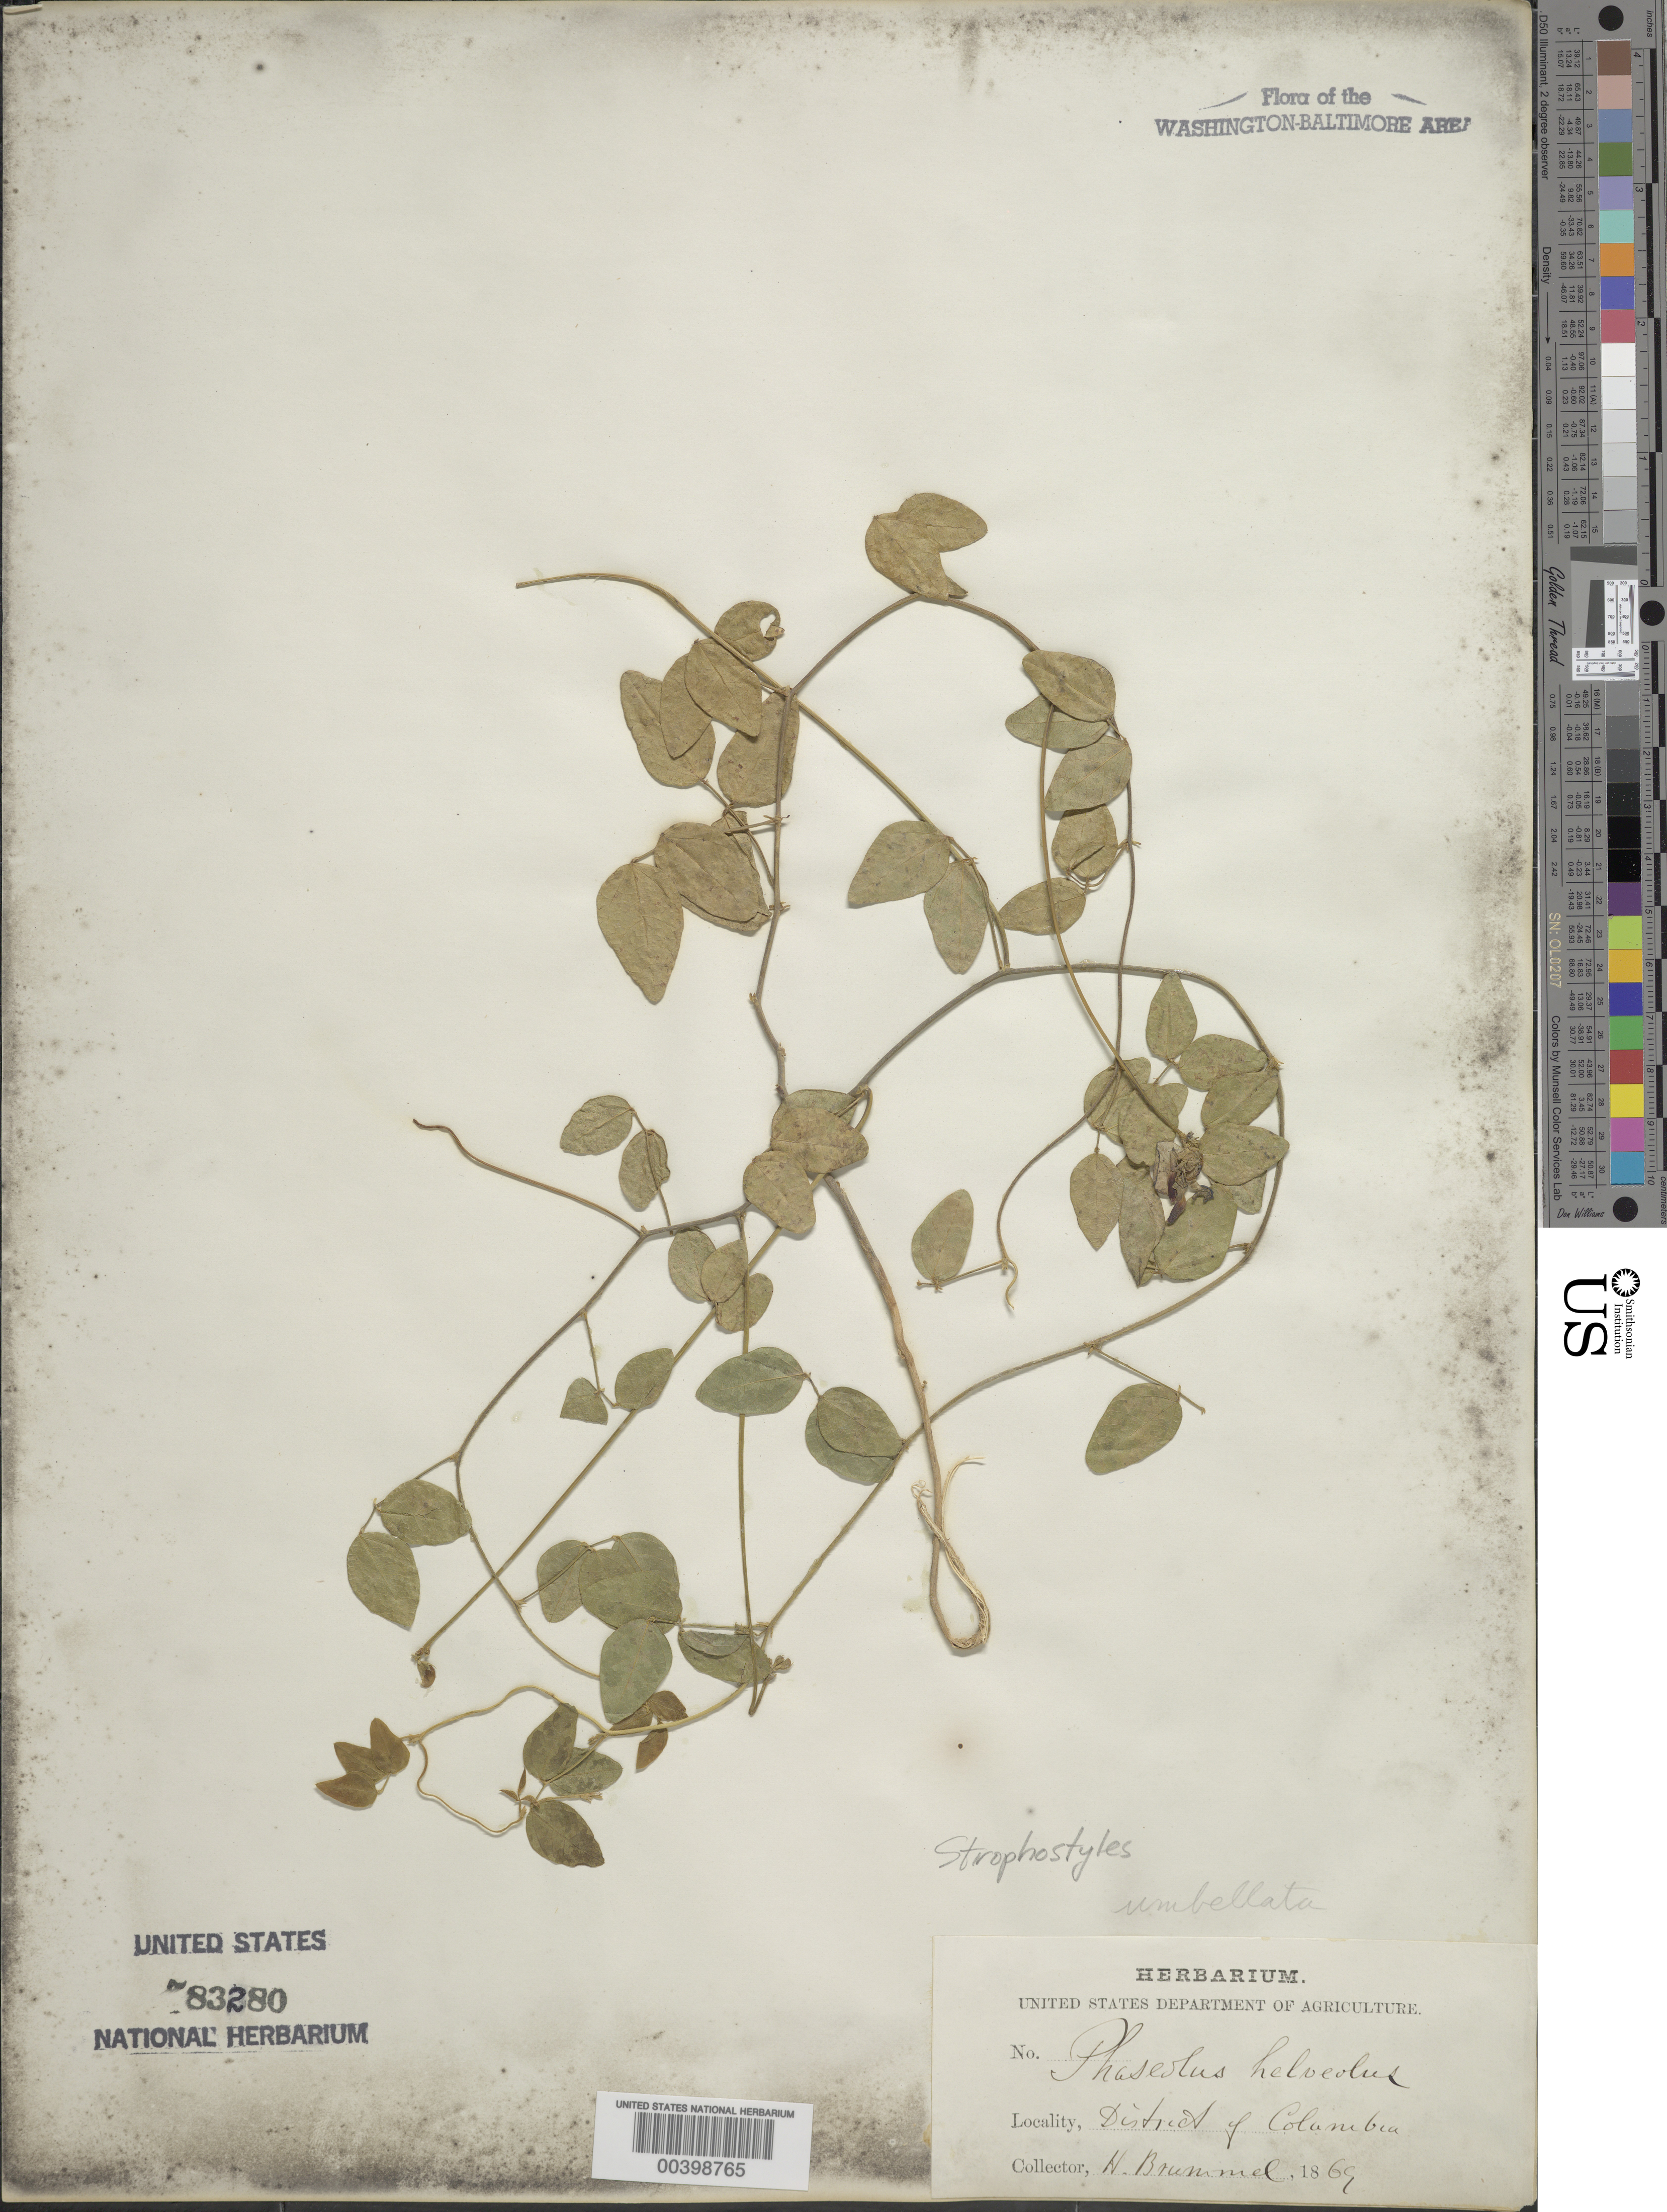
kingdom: Plantae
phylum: Tracheophyta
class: Magnoliopsida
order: Fabales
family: Fabaceae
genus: Strophostyles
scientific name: Strophostyles umbellata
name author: (Muhl. ex Willd.) Britton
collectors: H. Brummel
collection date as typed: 1869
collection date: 1869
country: United States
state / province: District of Columbia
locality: Washington DC area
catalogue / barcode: US 83280